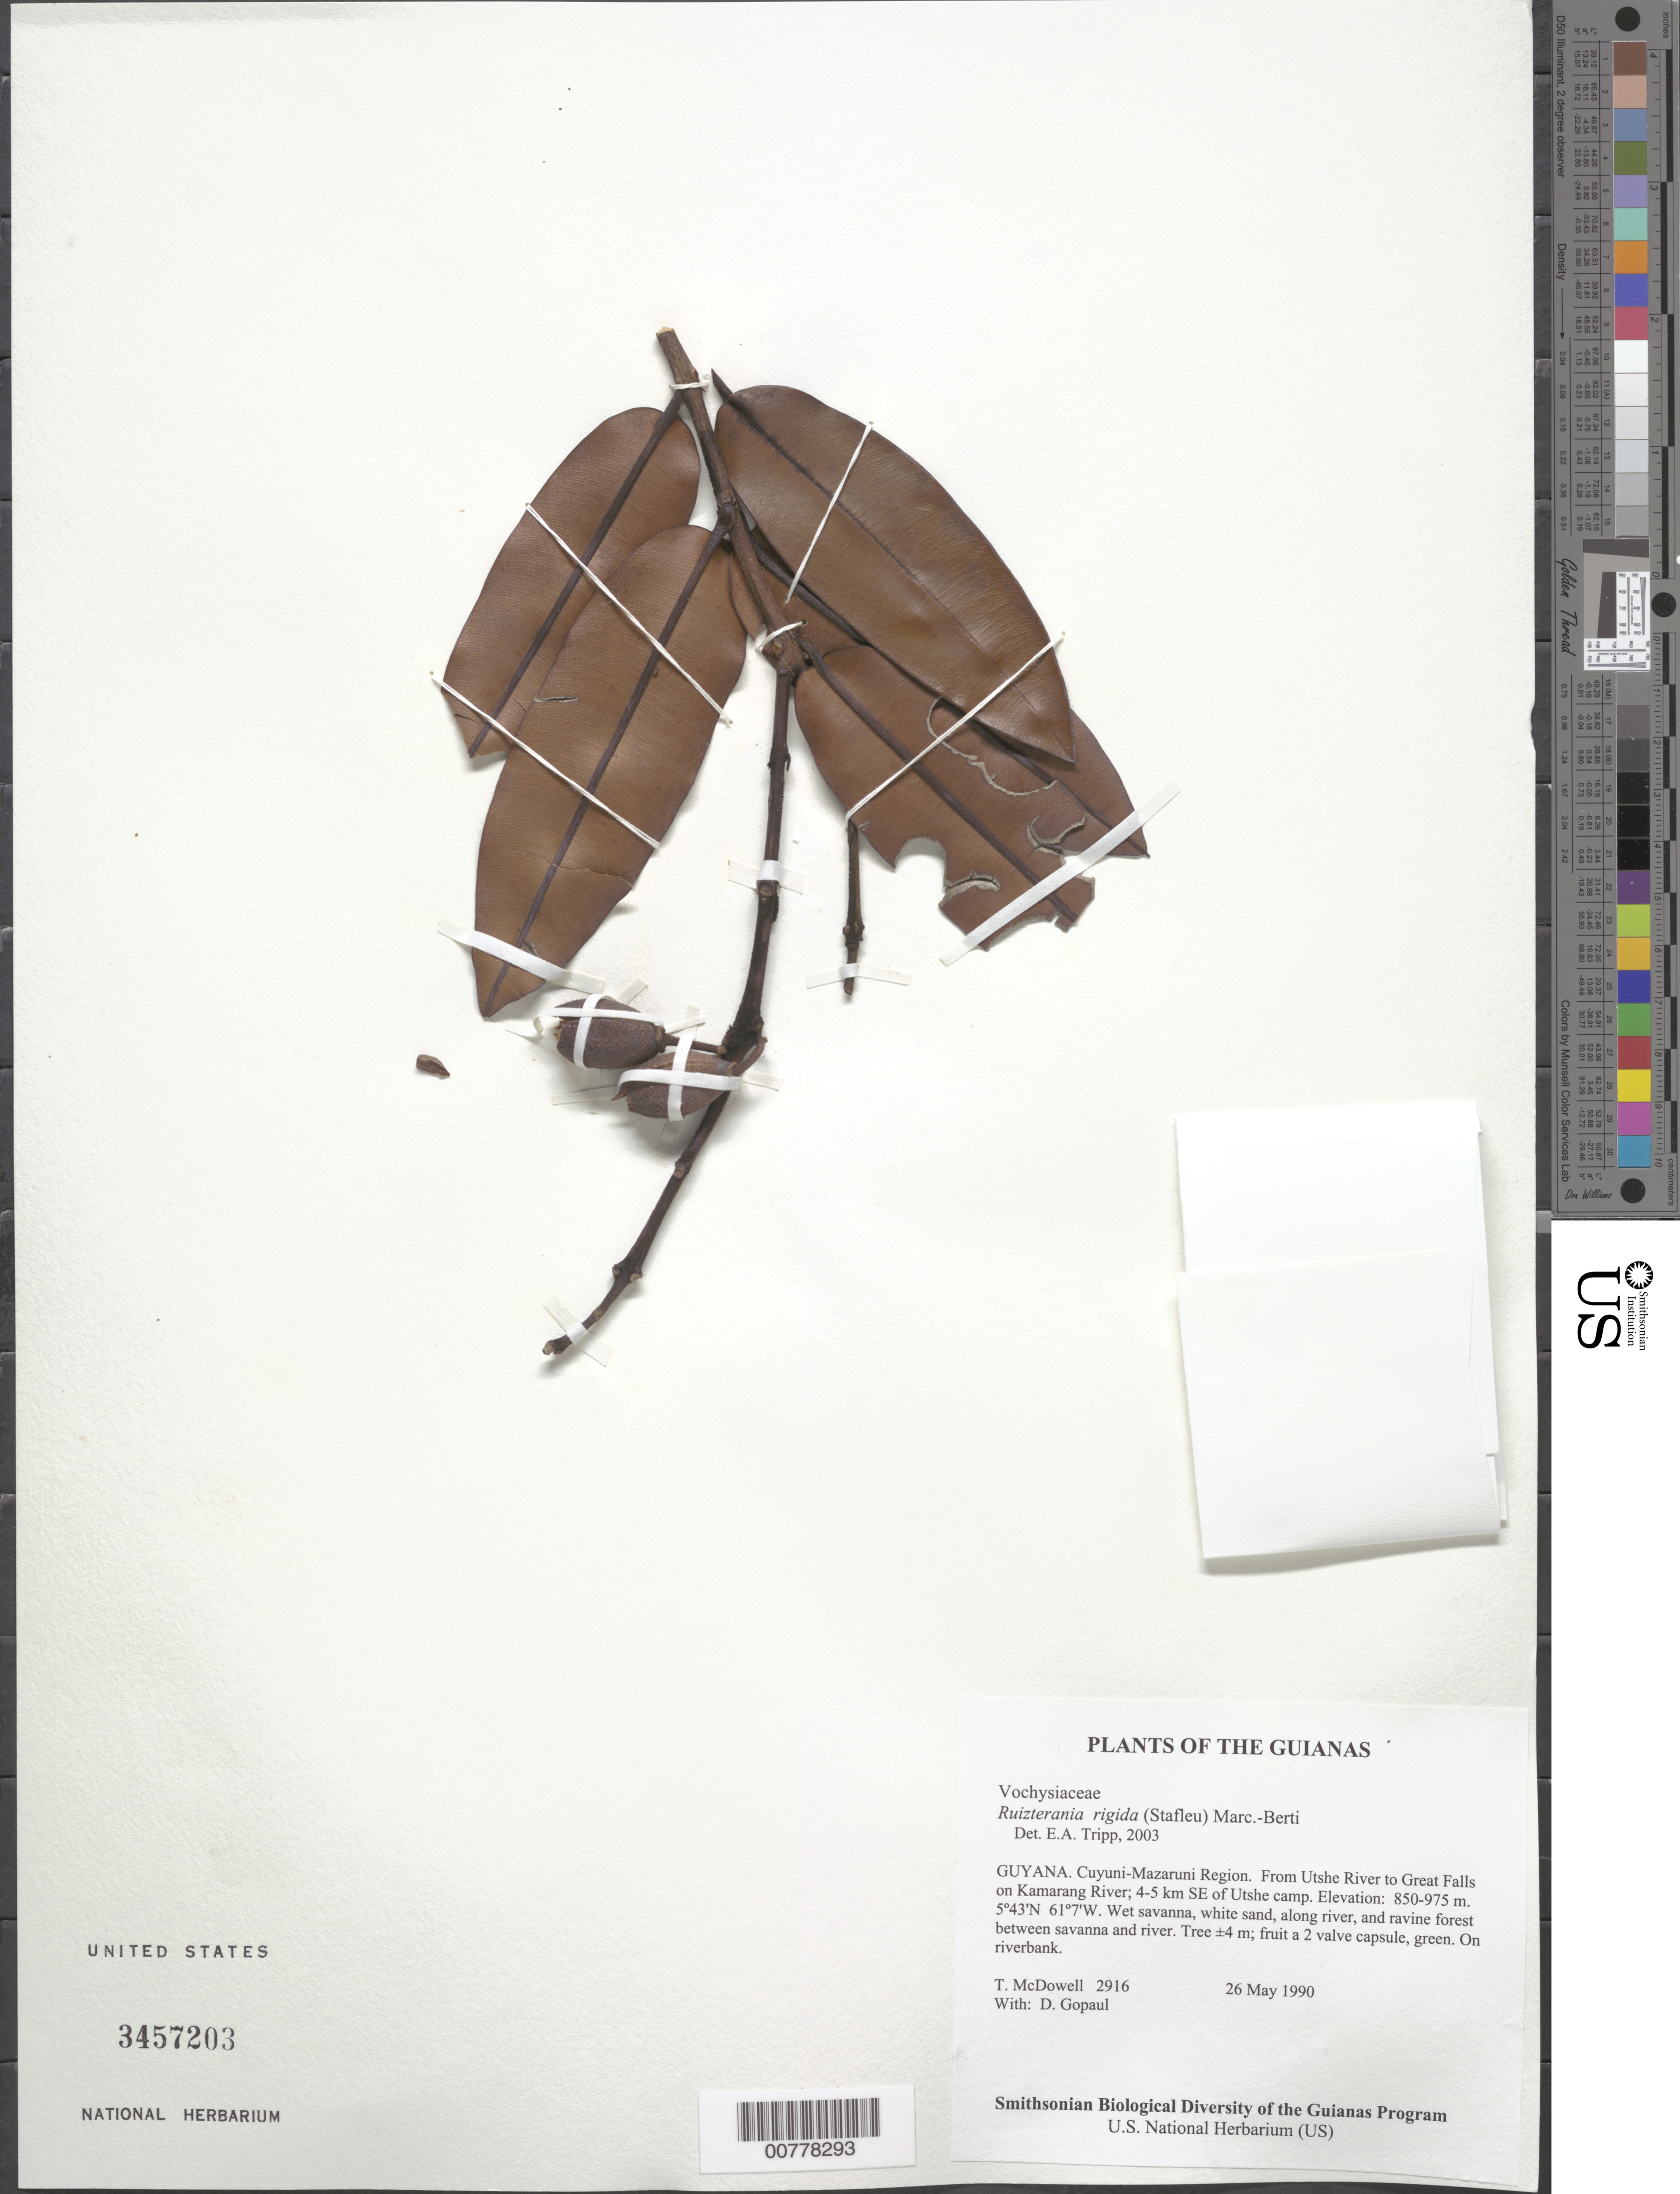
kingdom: Plantae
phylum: Tracheophyta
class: Liliopsida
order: Poales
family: Poaceae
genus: Axonopus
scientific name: Axonopus purpusii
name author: (Mez) Chase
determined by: Judziewicz, E. J.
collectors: T. McDowell & D. Gopaul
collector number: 2516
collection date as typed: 26 April 1990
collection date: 1990-04-26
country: Guyana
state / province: E. Berbice-Corentyne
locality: Near Corentyne River and Orealla Amerindian village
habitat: White and tan sand savanna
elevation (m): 20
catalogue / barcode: US 3457203